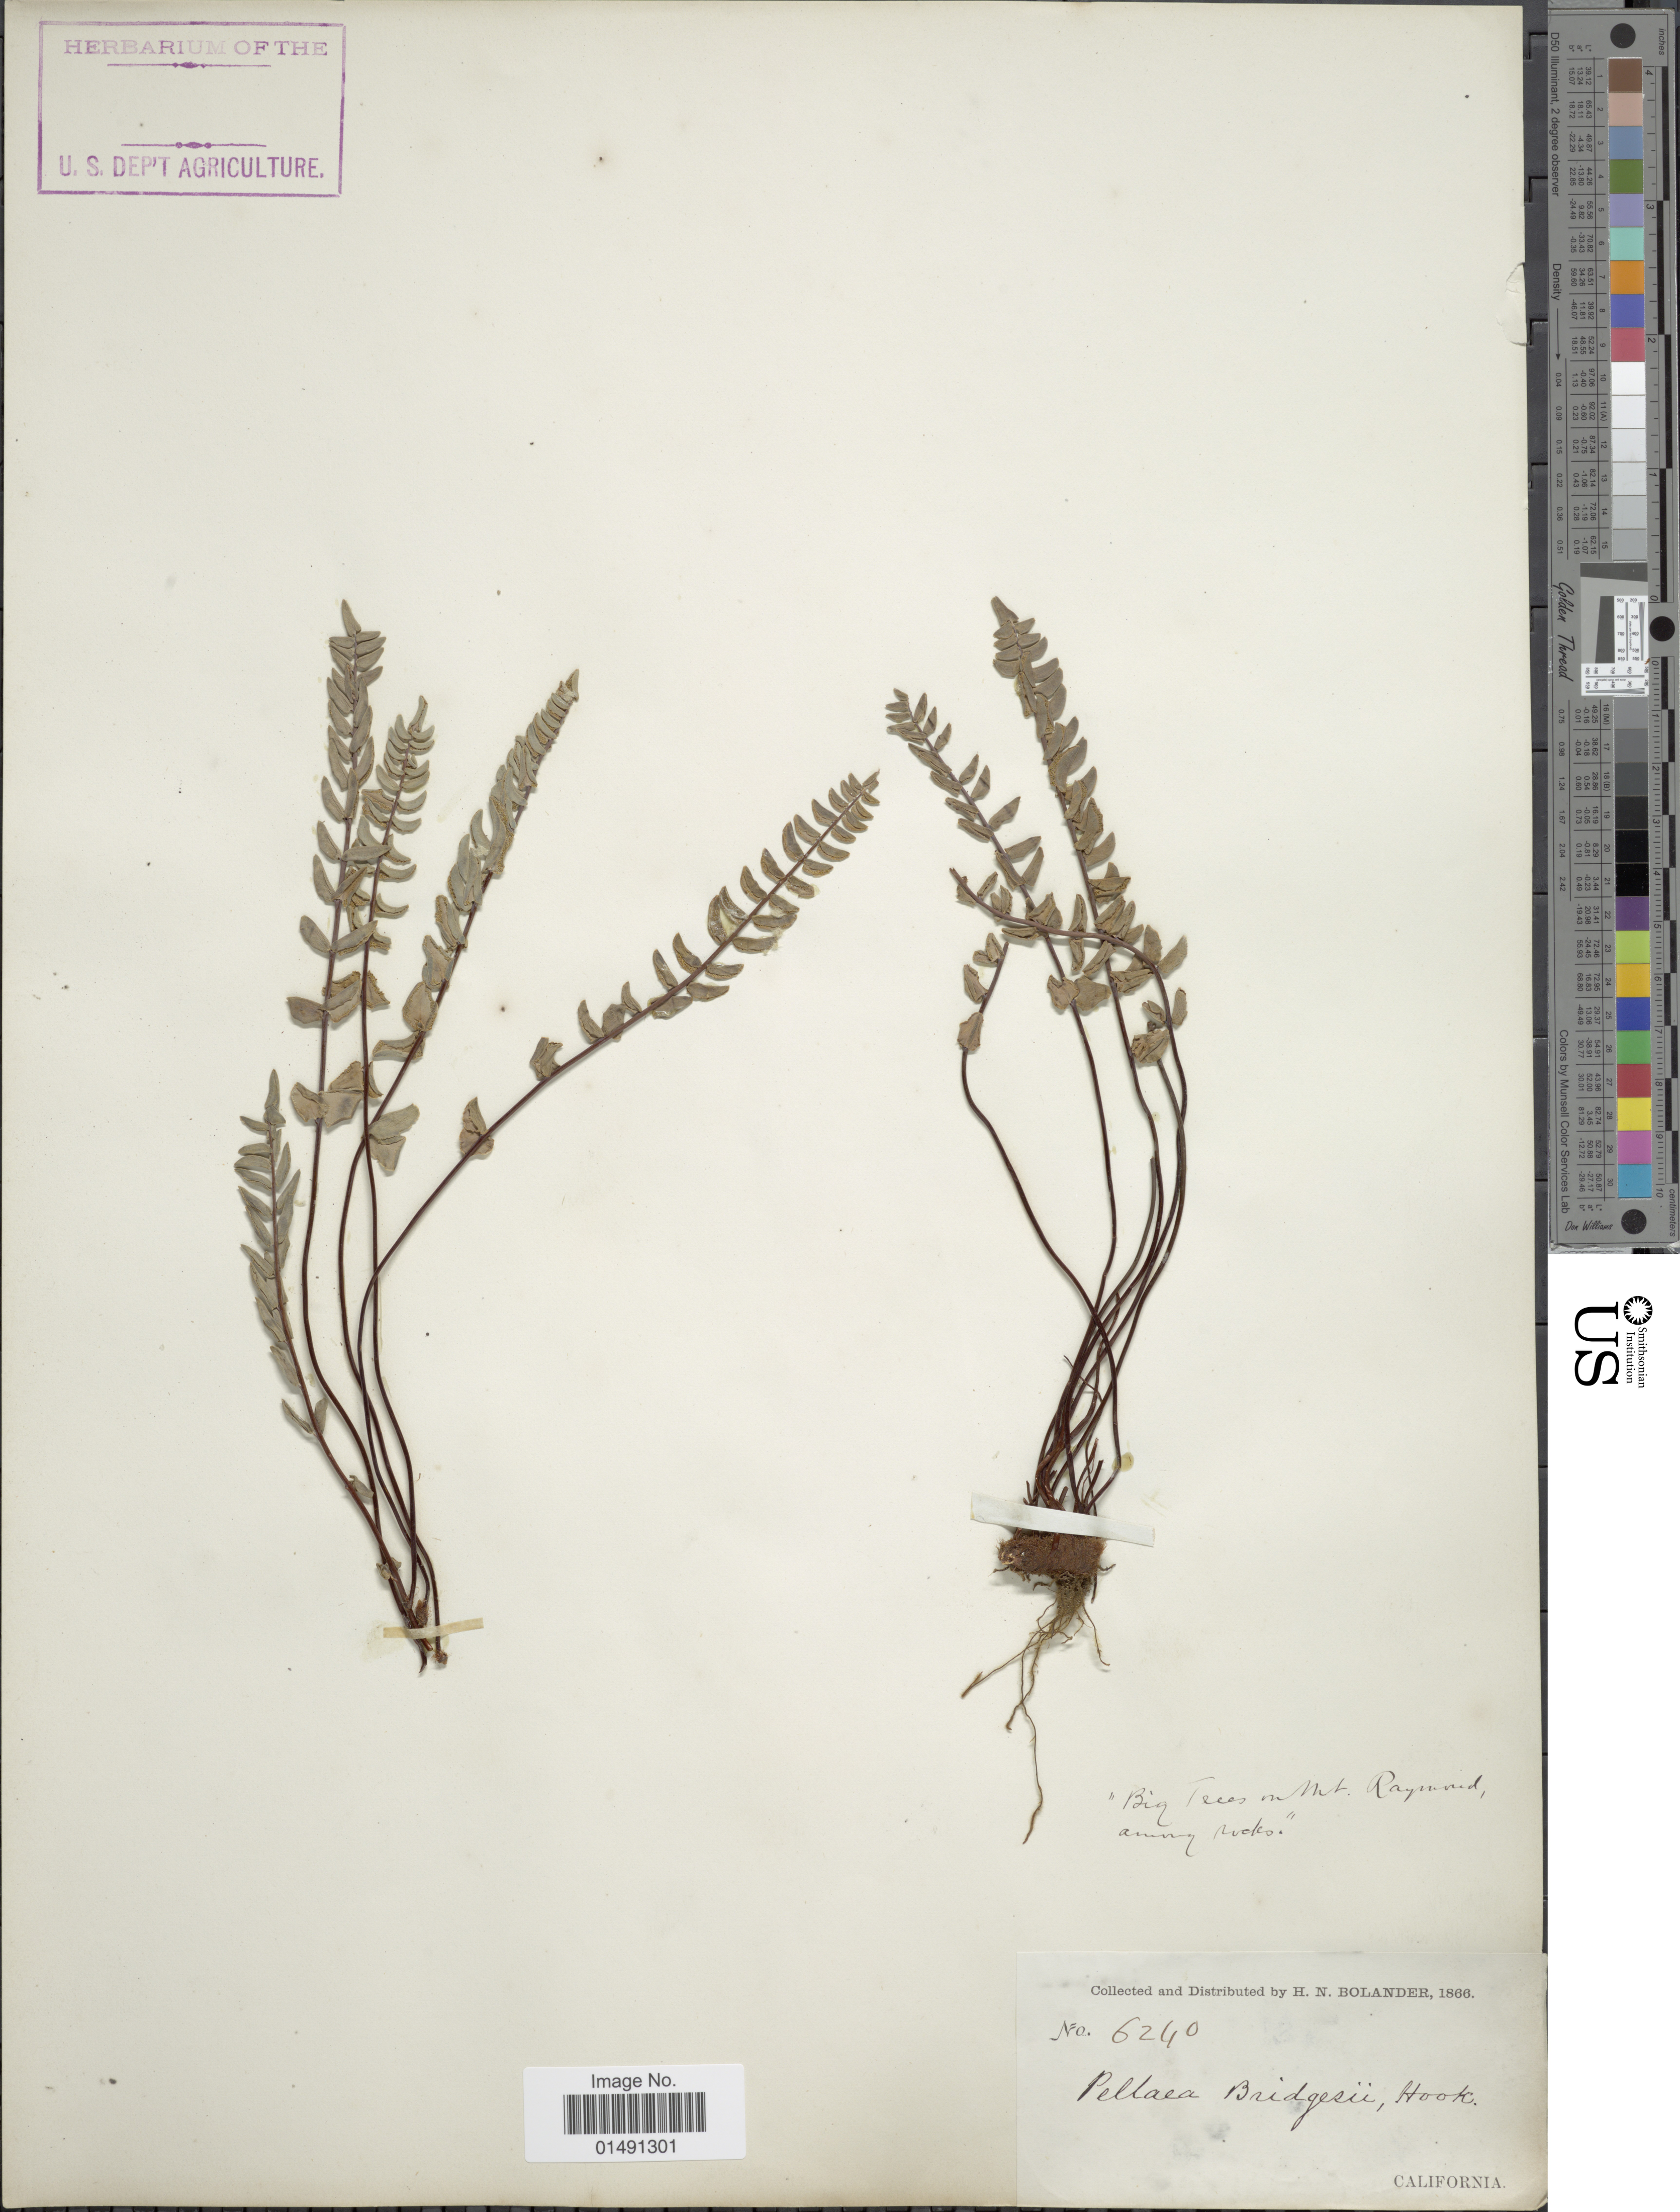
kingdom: Plantae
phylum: Tracheophyta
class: Polypodiopsida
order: Polypodiales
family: Pteridaceae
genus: Pellaea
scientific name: Pellaea bridgesii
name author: Hook.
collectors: H. Bolander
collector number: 6240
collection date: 1866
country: United States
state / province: California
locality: Big trees on Mount Raymond, among rocks